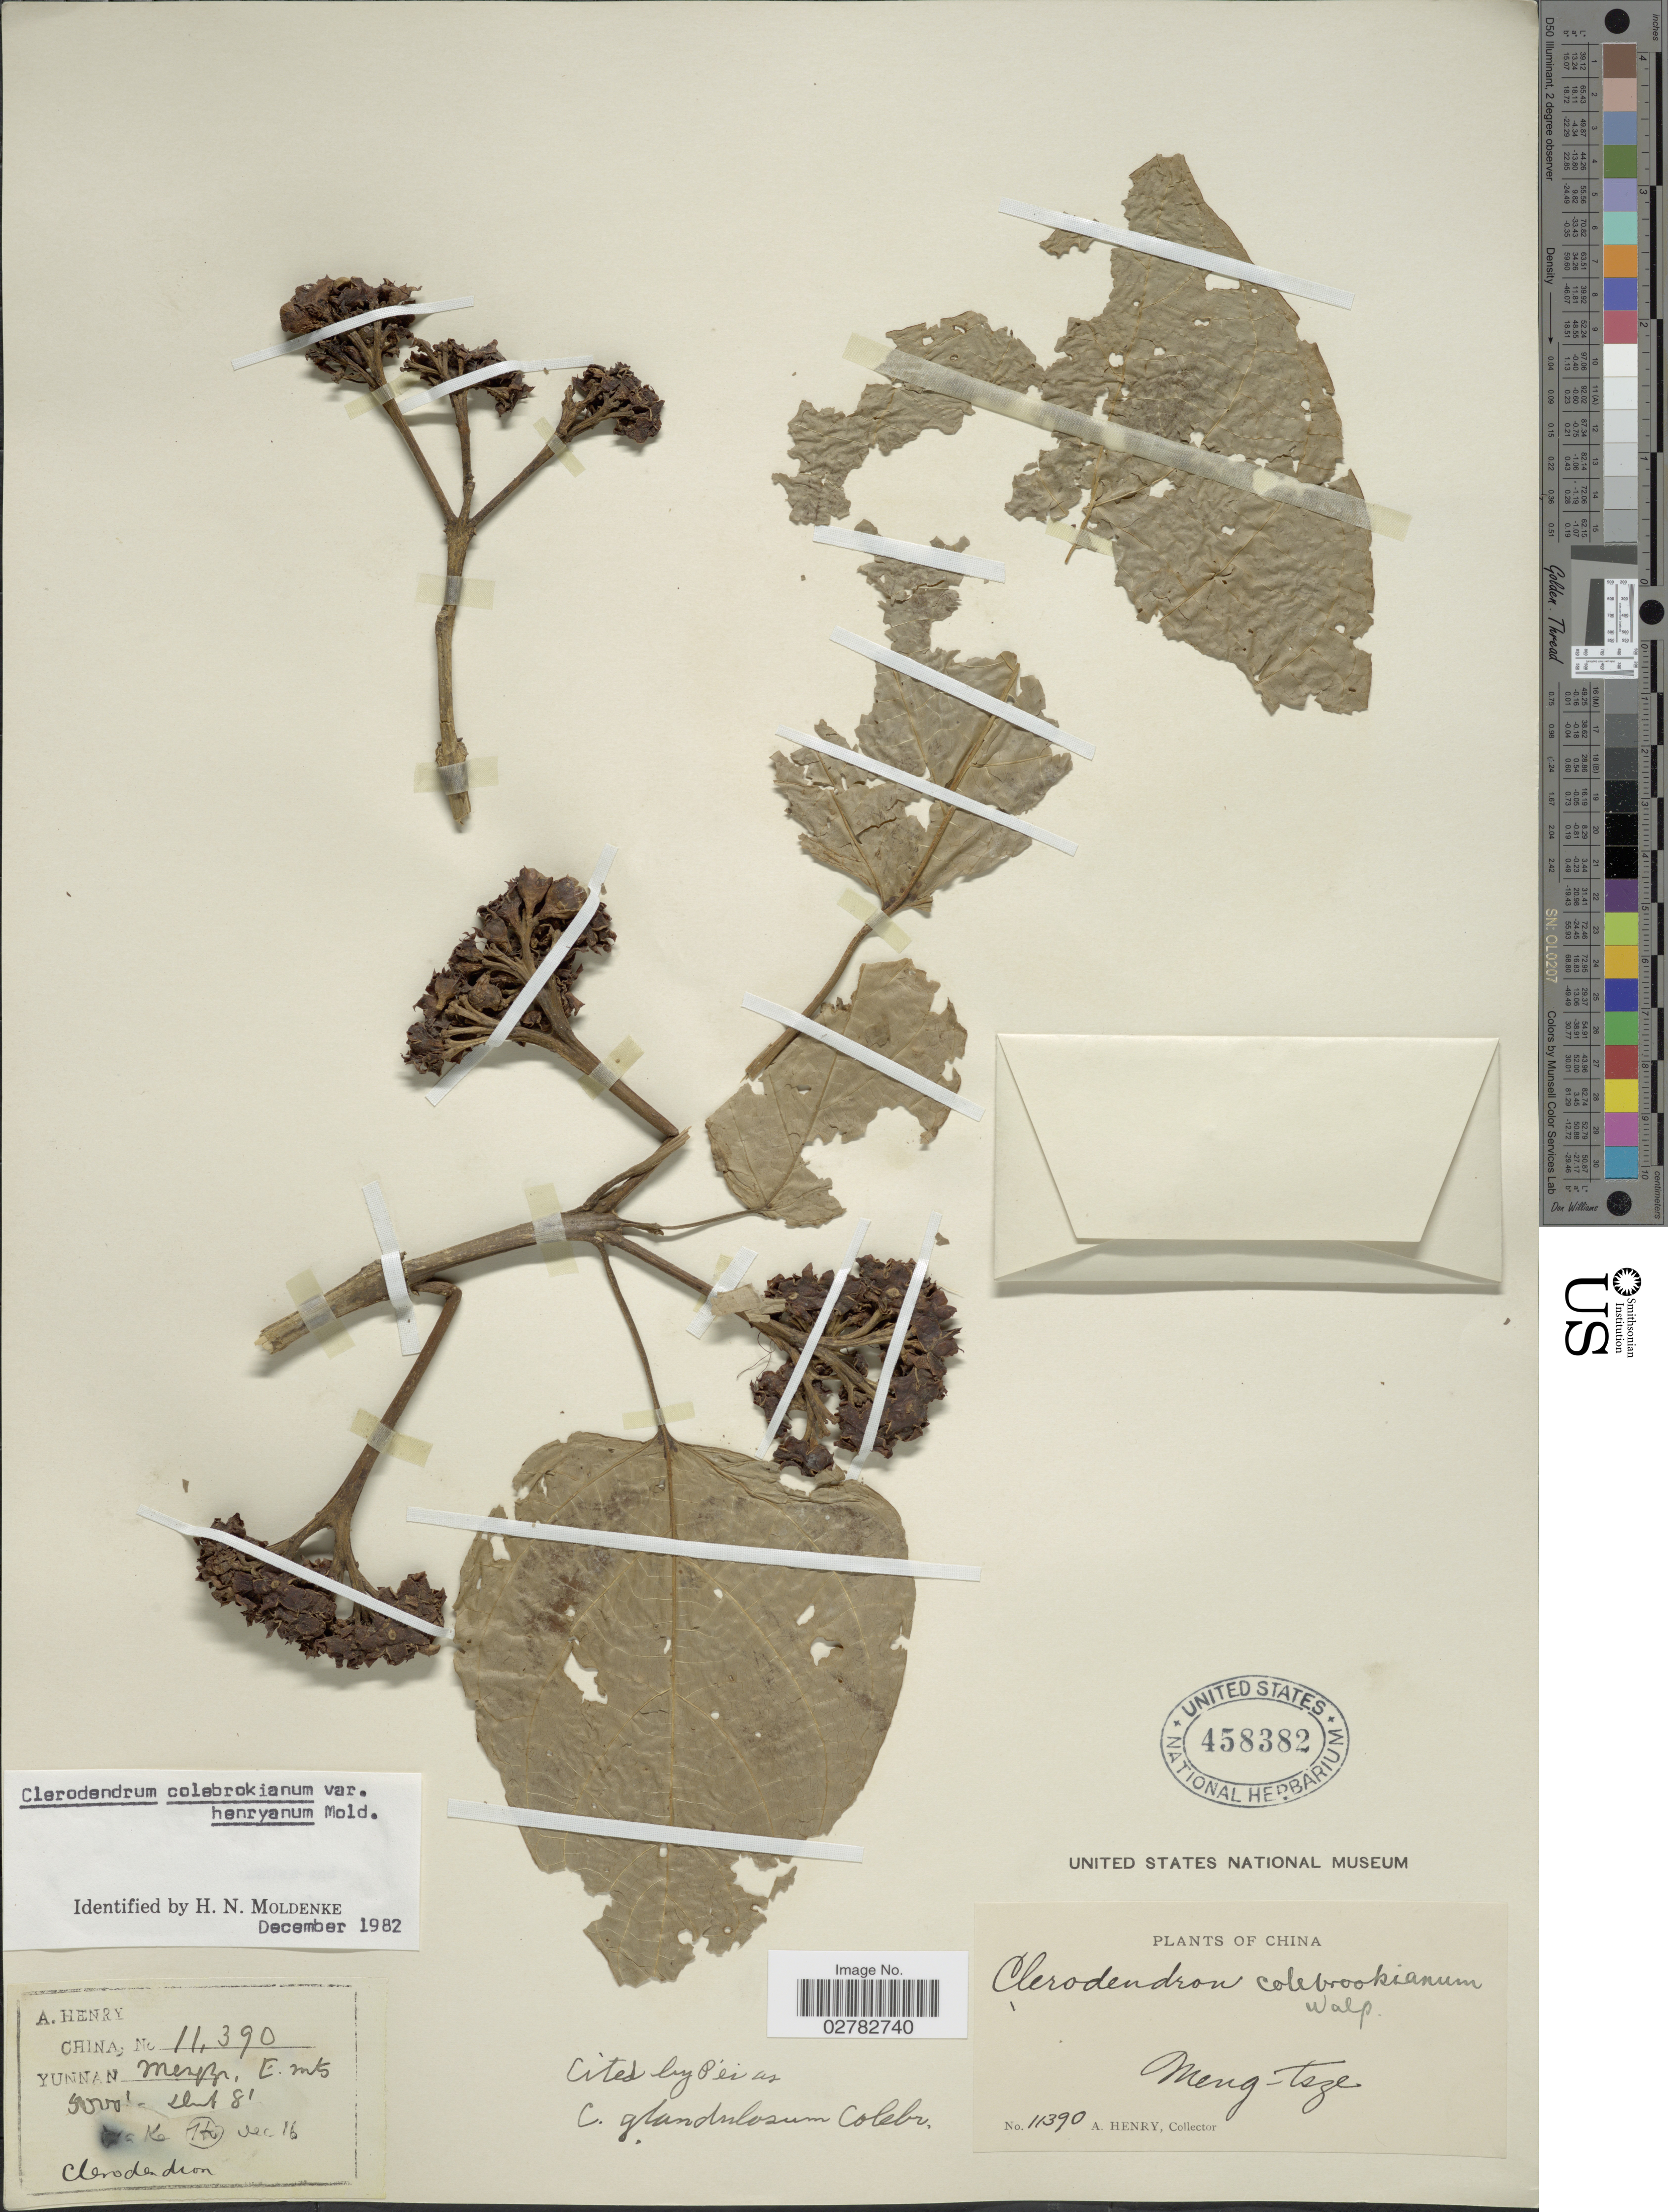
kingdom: Plantae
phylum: Tracheophyta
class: Magnoliopsida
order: Lamiales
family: Lamiaceae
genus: Clerodendrum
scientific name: Clerodendrum colebrookianum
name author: Walp.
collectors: A. Henry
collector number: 11390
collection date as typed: Transcribed d/m/y: /12/16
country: China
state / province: Yunnan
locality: Men-Tsze. E. Mts.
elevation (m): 1524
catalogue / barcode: US 458382